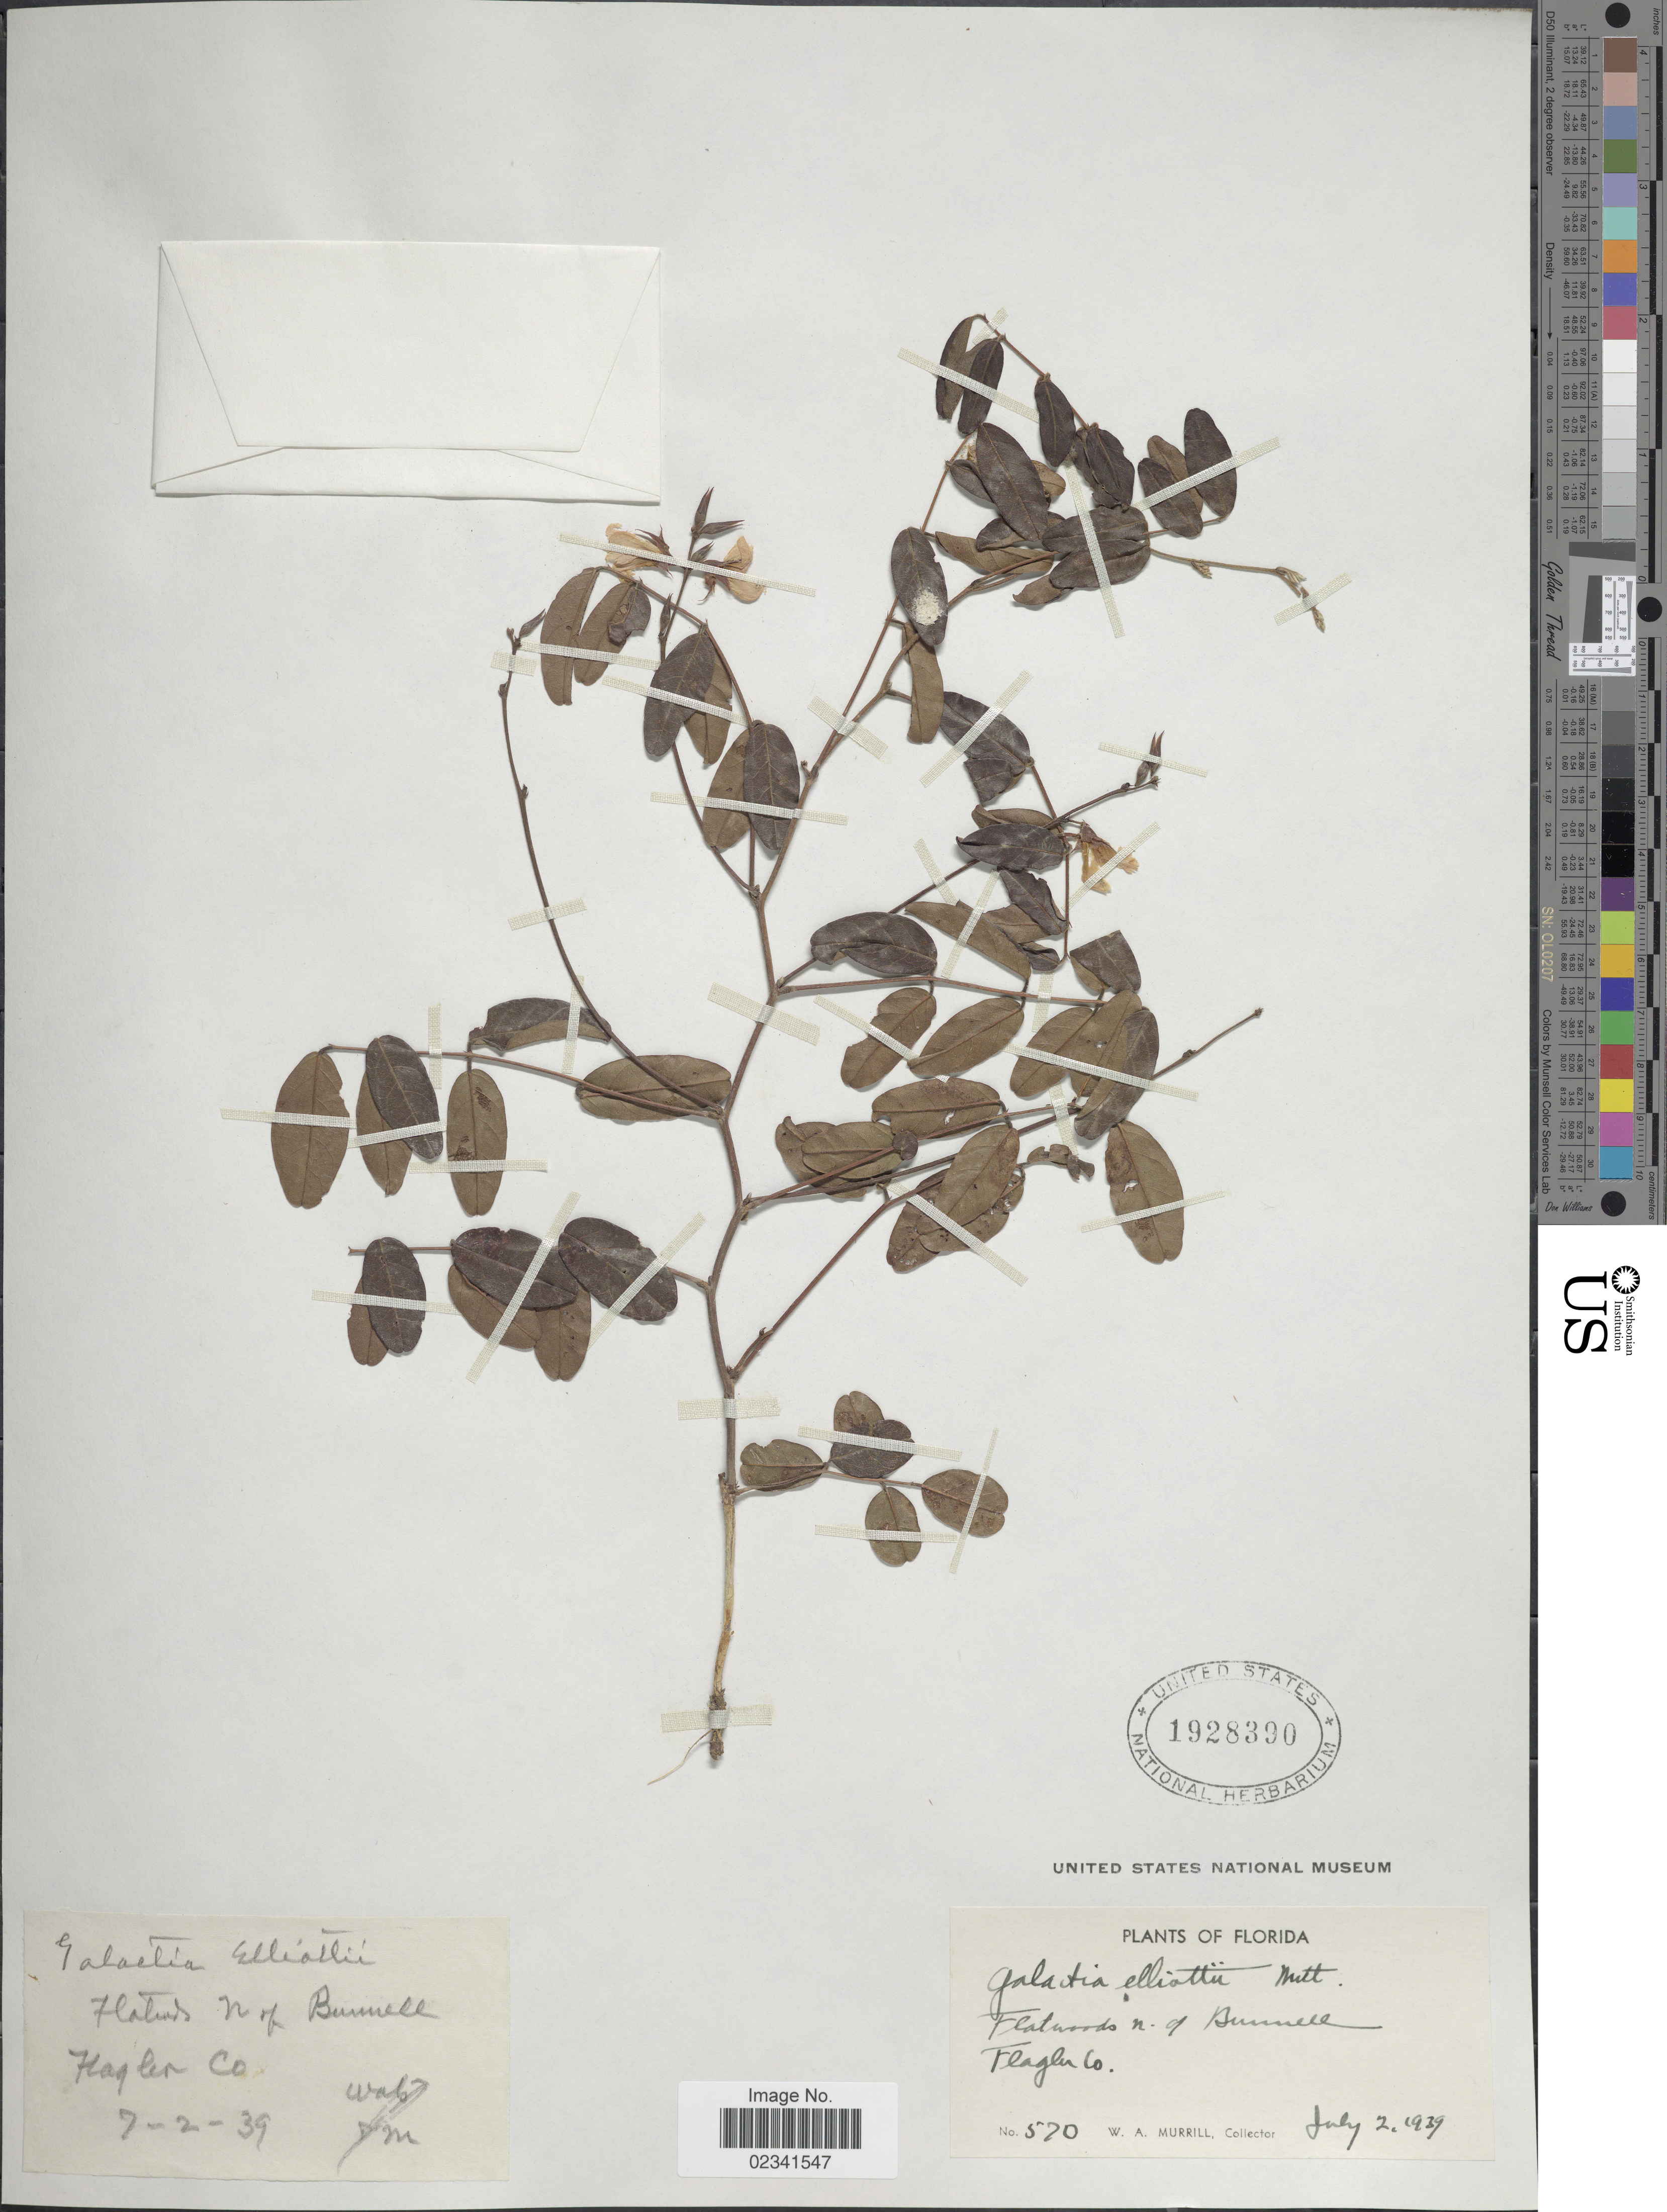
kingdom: Plantae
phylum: Tracheophyta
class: Magnoliopsida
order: Fabales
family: Fabaceae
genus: Galactia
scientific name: Galactia elliottii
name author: Nutt.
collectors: W. A. Murrill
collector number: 570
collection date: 1939-07-02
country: United States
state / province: Florida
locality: Flatwoods n. of Bunnell, Flagler Co.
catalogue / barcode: US 1928390